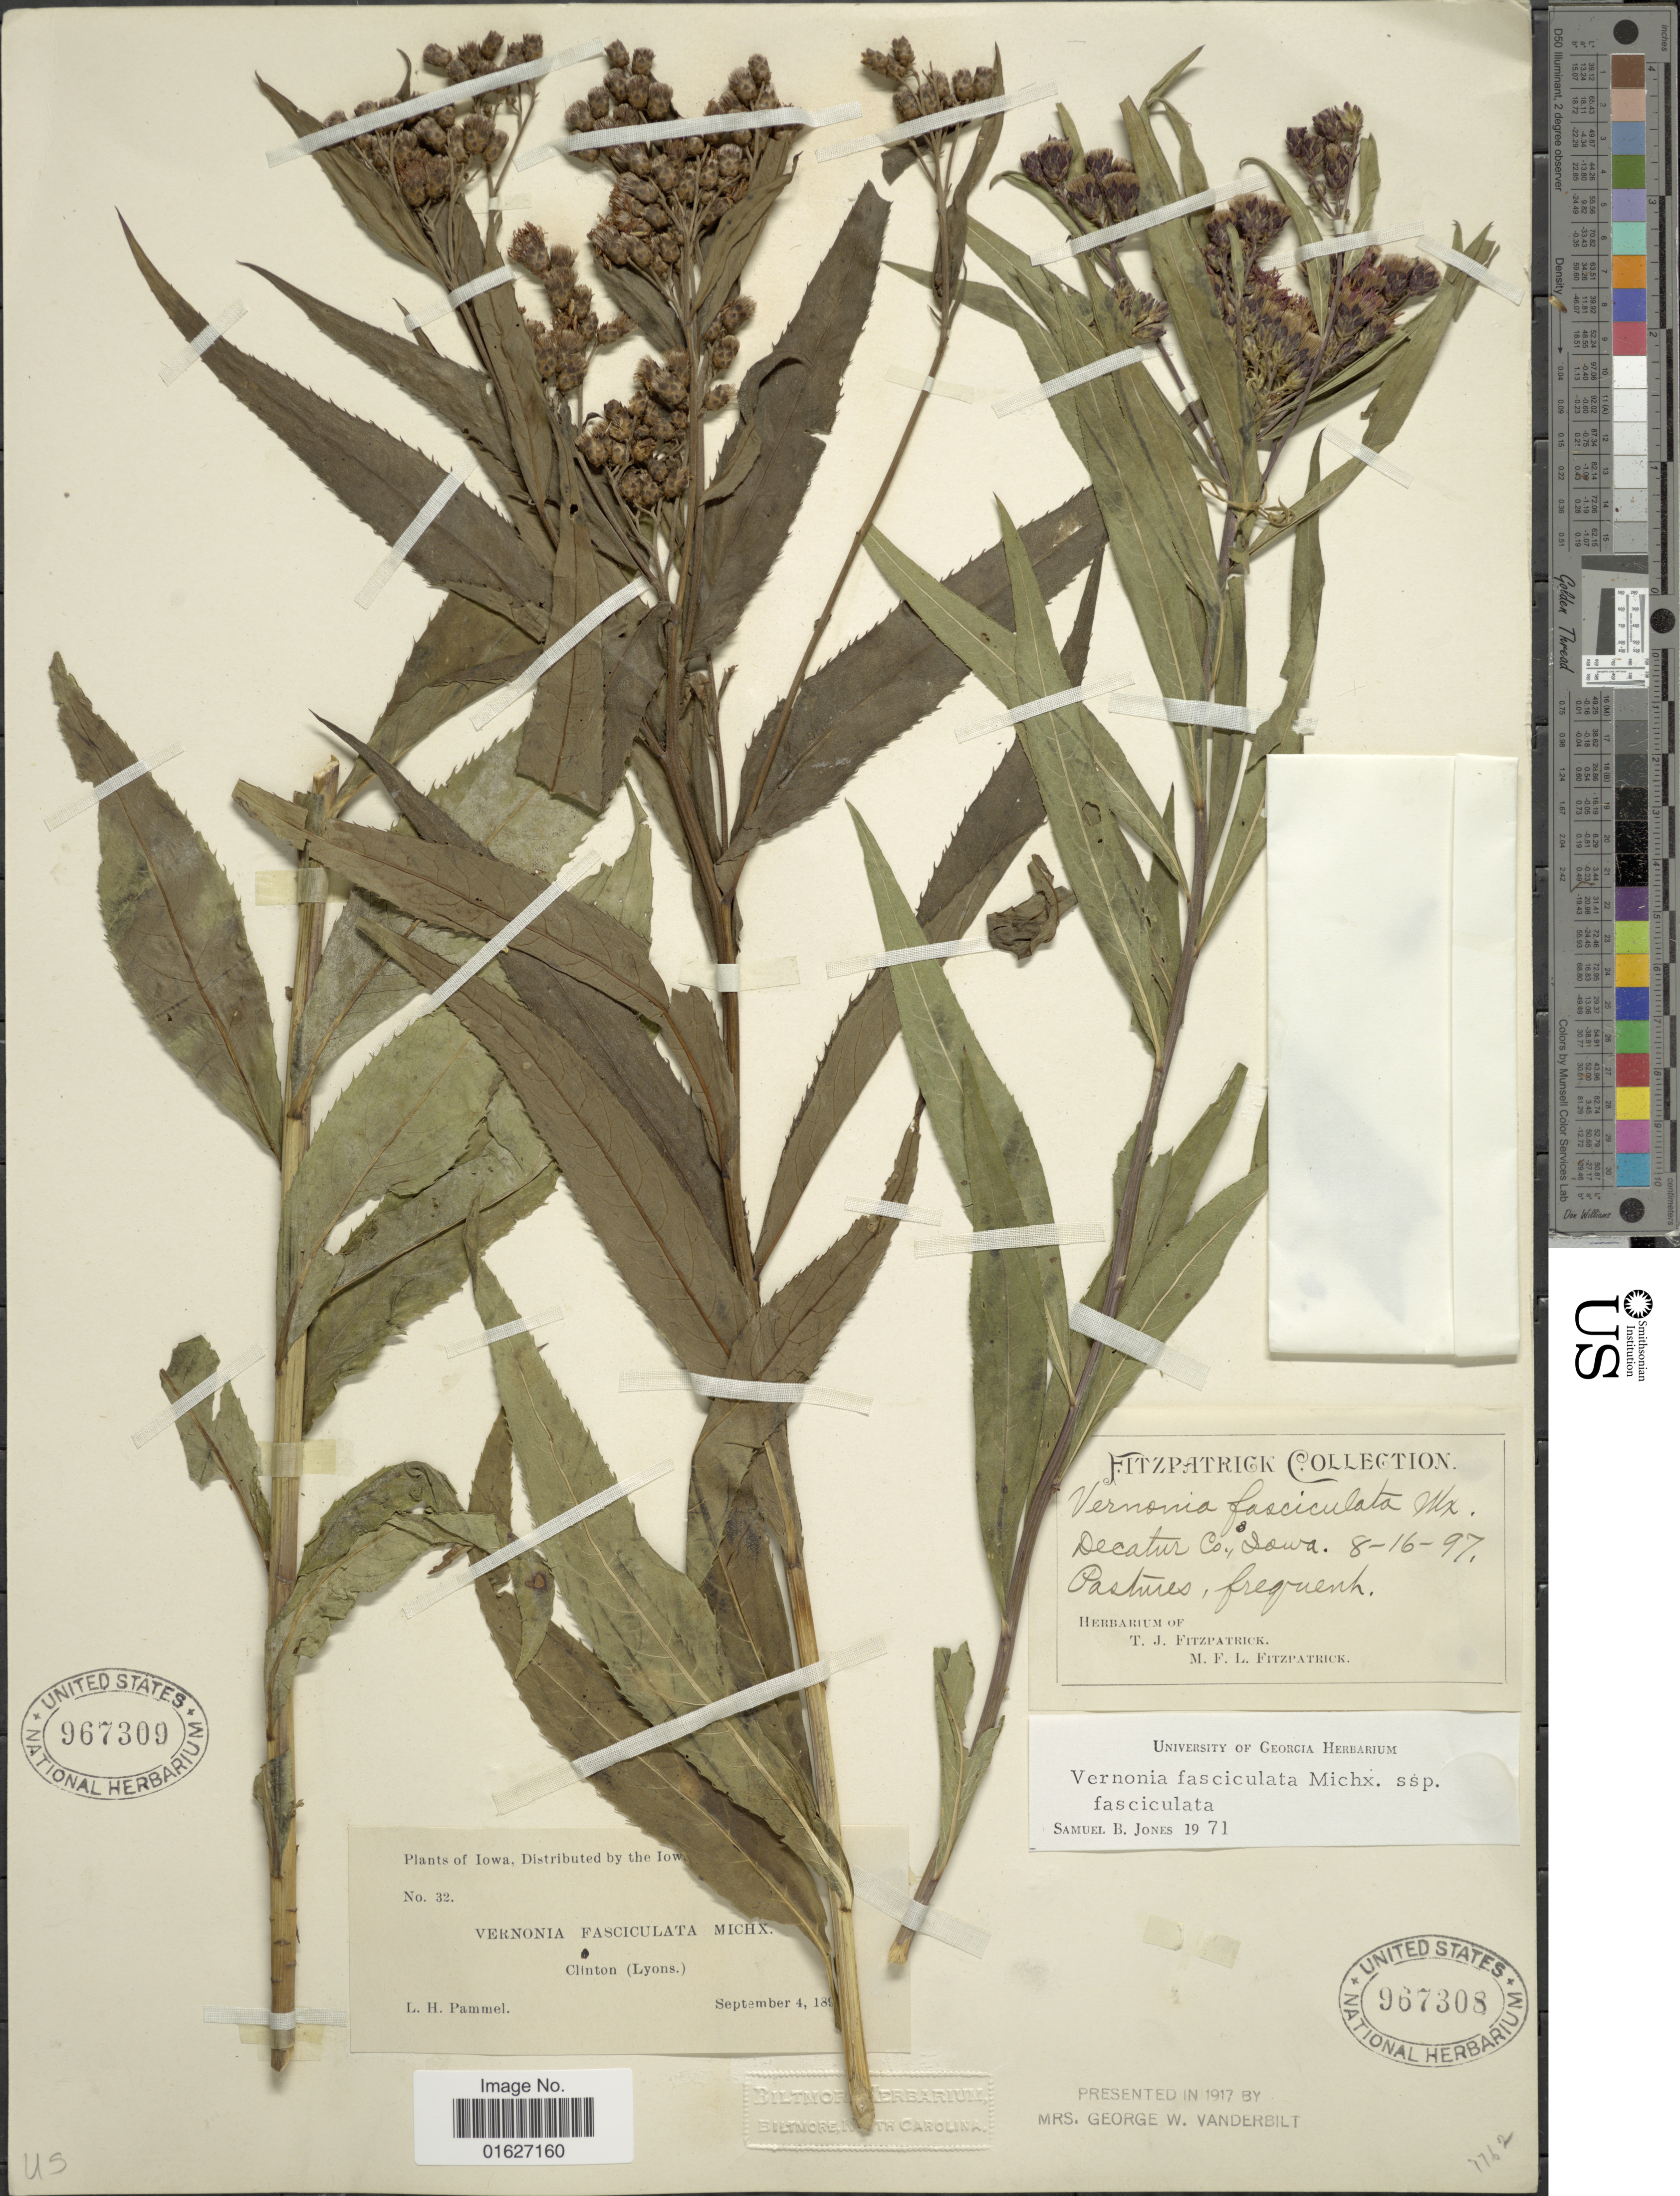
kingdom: Plantae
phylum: Tracheophyta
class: Magnoliopsida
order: Asterales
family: Asteraceae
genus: Vernonia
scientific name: Vernonia fasciculata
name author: Michx.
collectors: L. Pammel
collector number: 32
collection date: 1891-09-04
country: United States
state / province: Iowa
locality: Clinton (Lyons.).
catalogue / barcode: US 967309-2